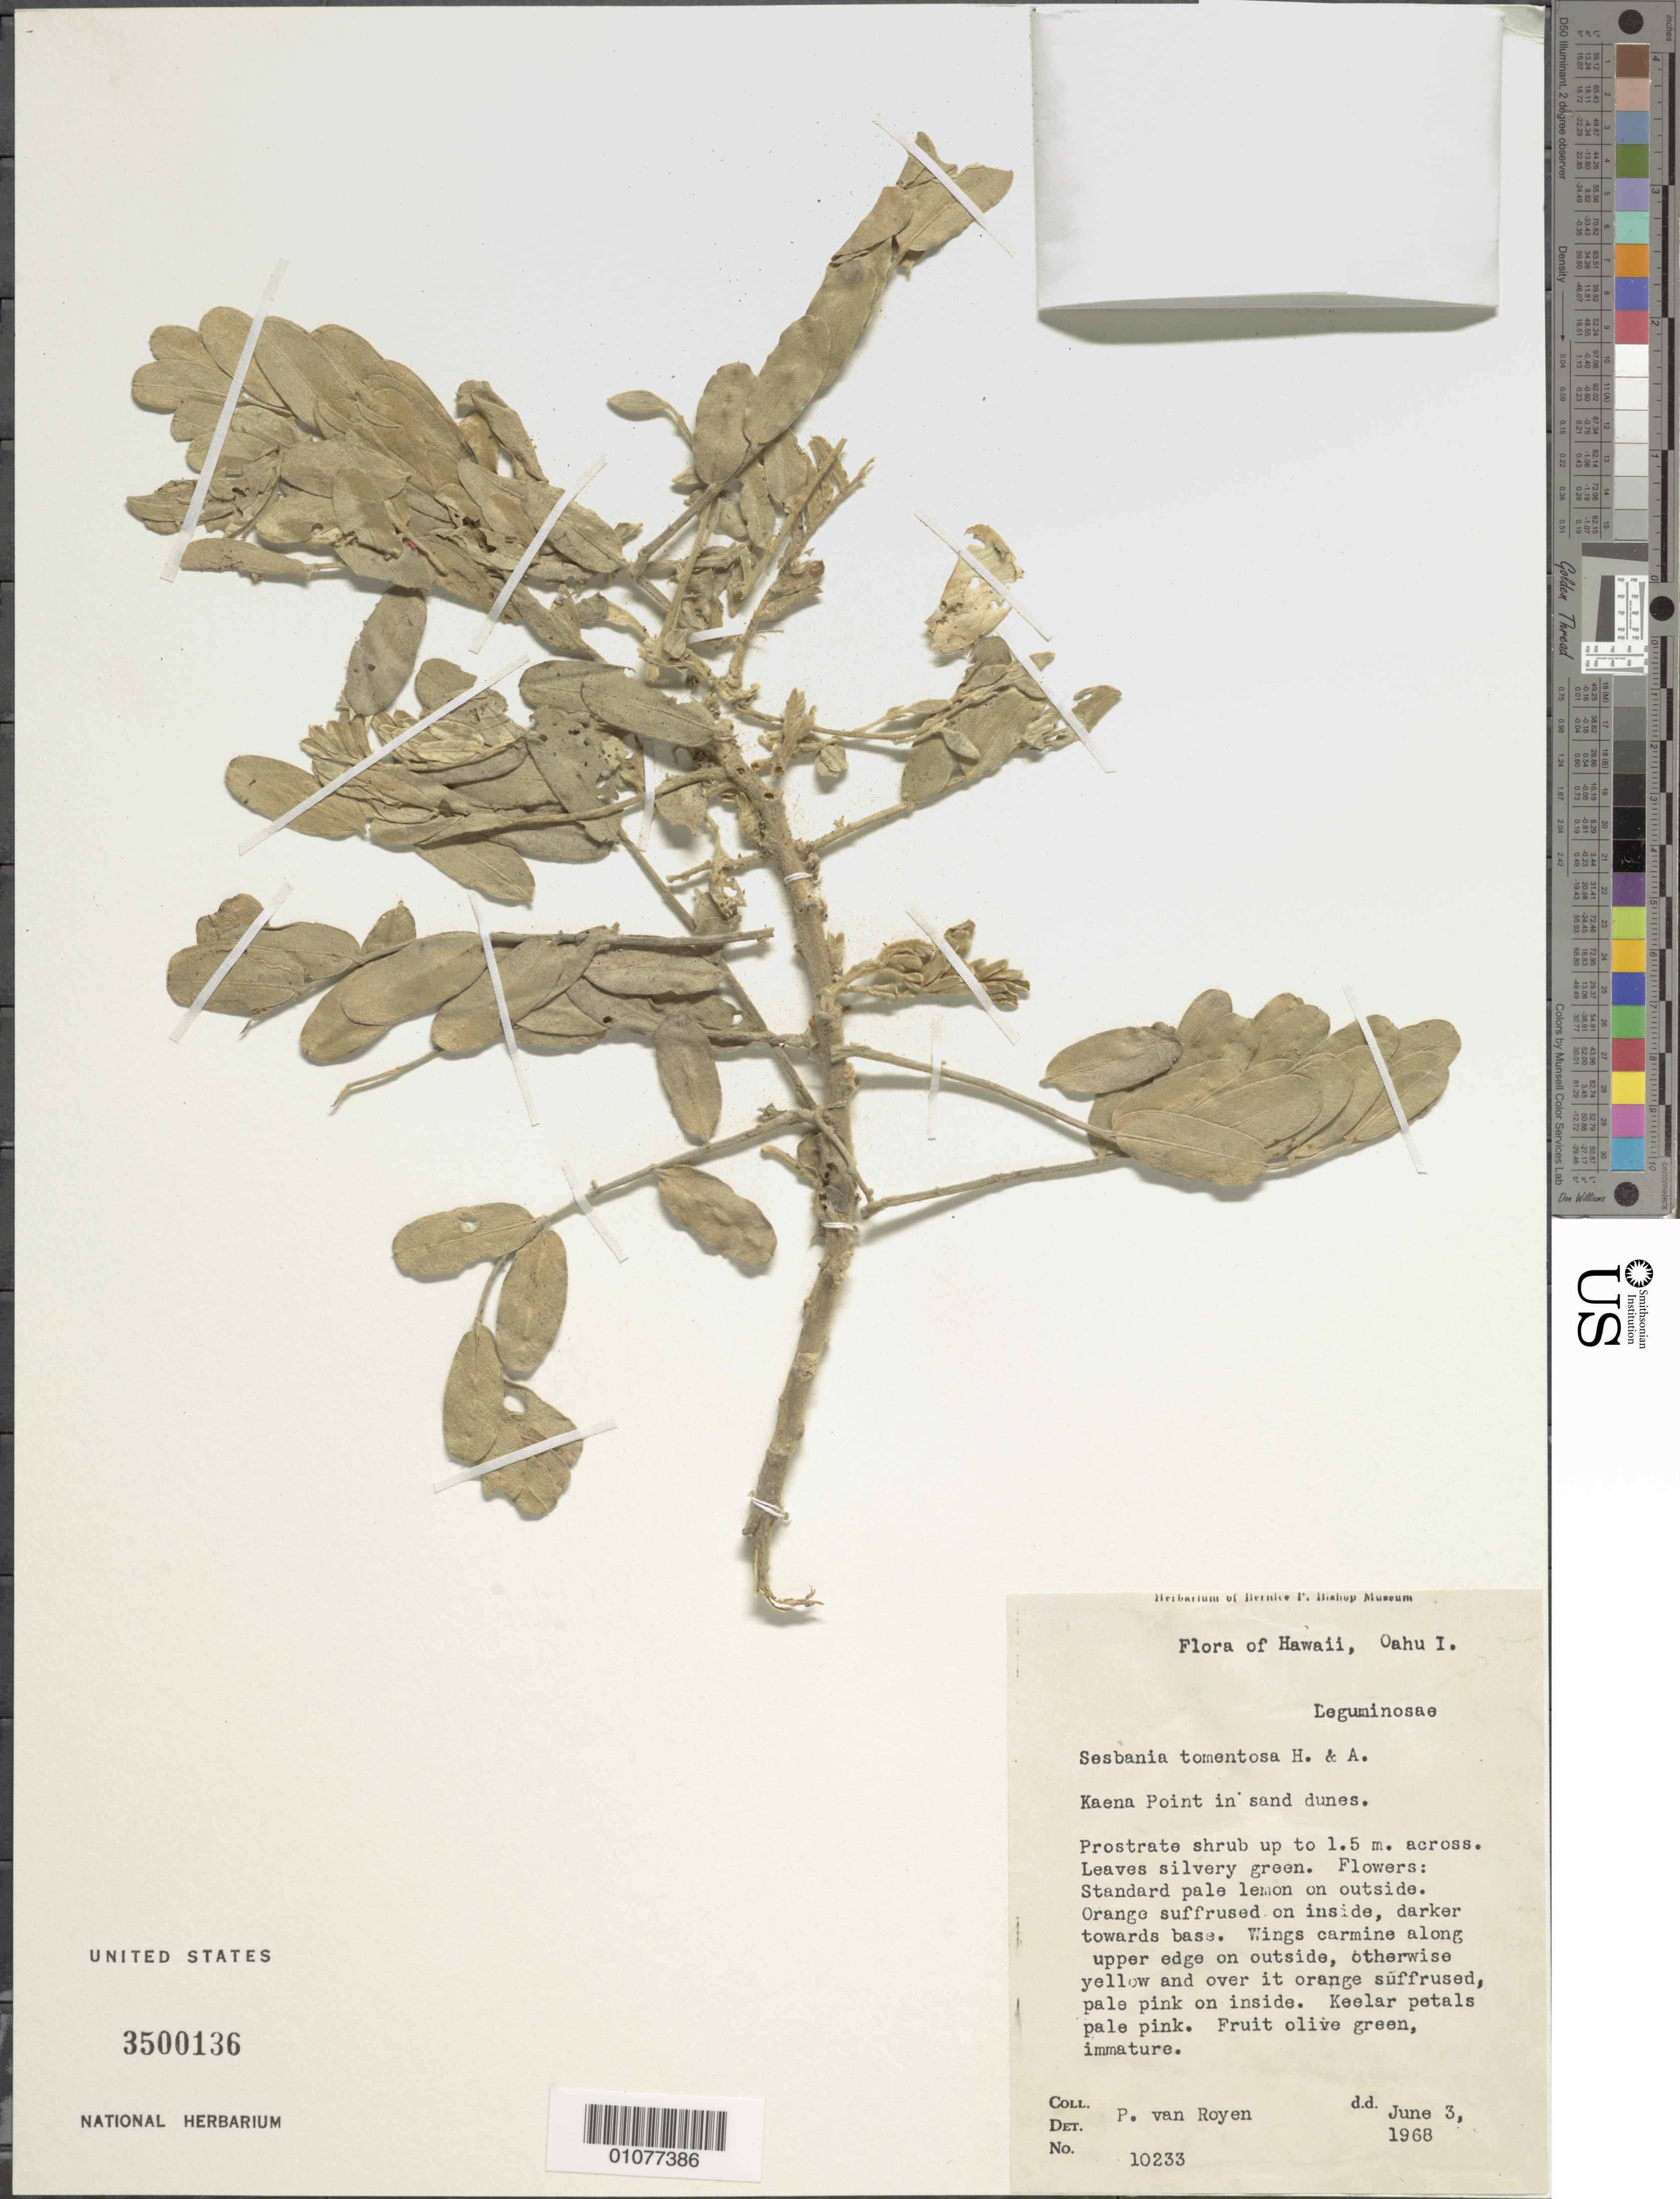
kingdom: Plantae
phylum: Tracheophyta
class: Magnoliopsida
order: Fabales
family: Fabaceae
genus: Sesbania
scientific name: Sesbania tomentosa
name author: Hook. & Arn.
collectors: P. van Royen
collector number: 10233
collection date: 1968-06-03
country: United States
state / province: Hawaii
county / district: Honolulu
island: Oahu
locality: Kaena Point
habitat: in sand dunes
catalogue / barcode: US 3500136